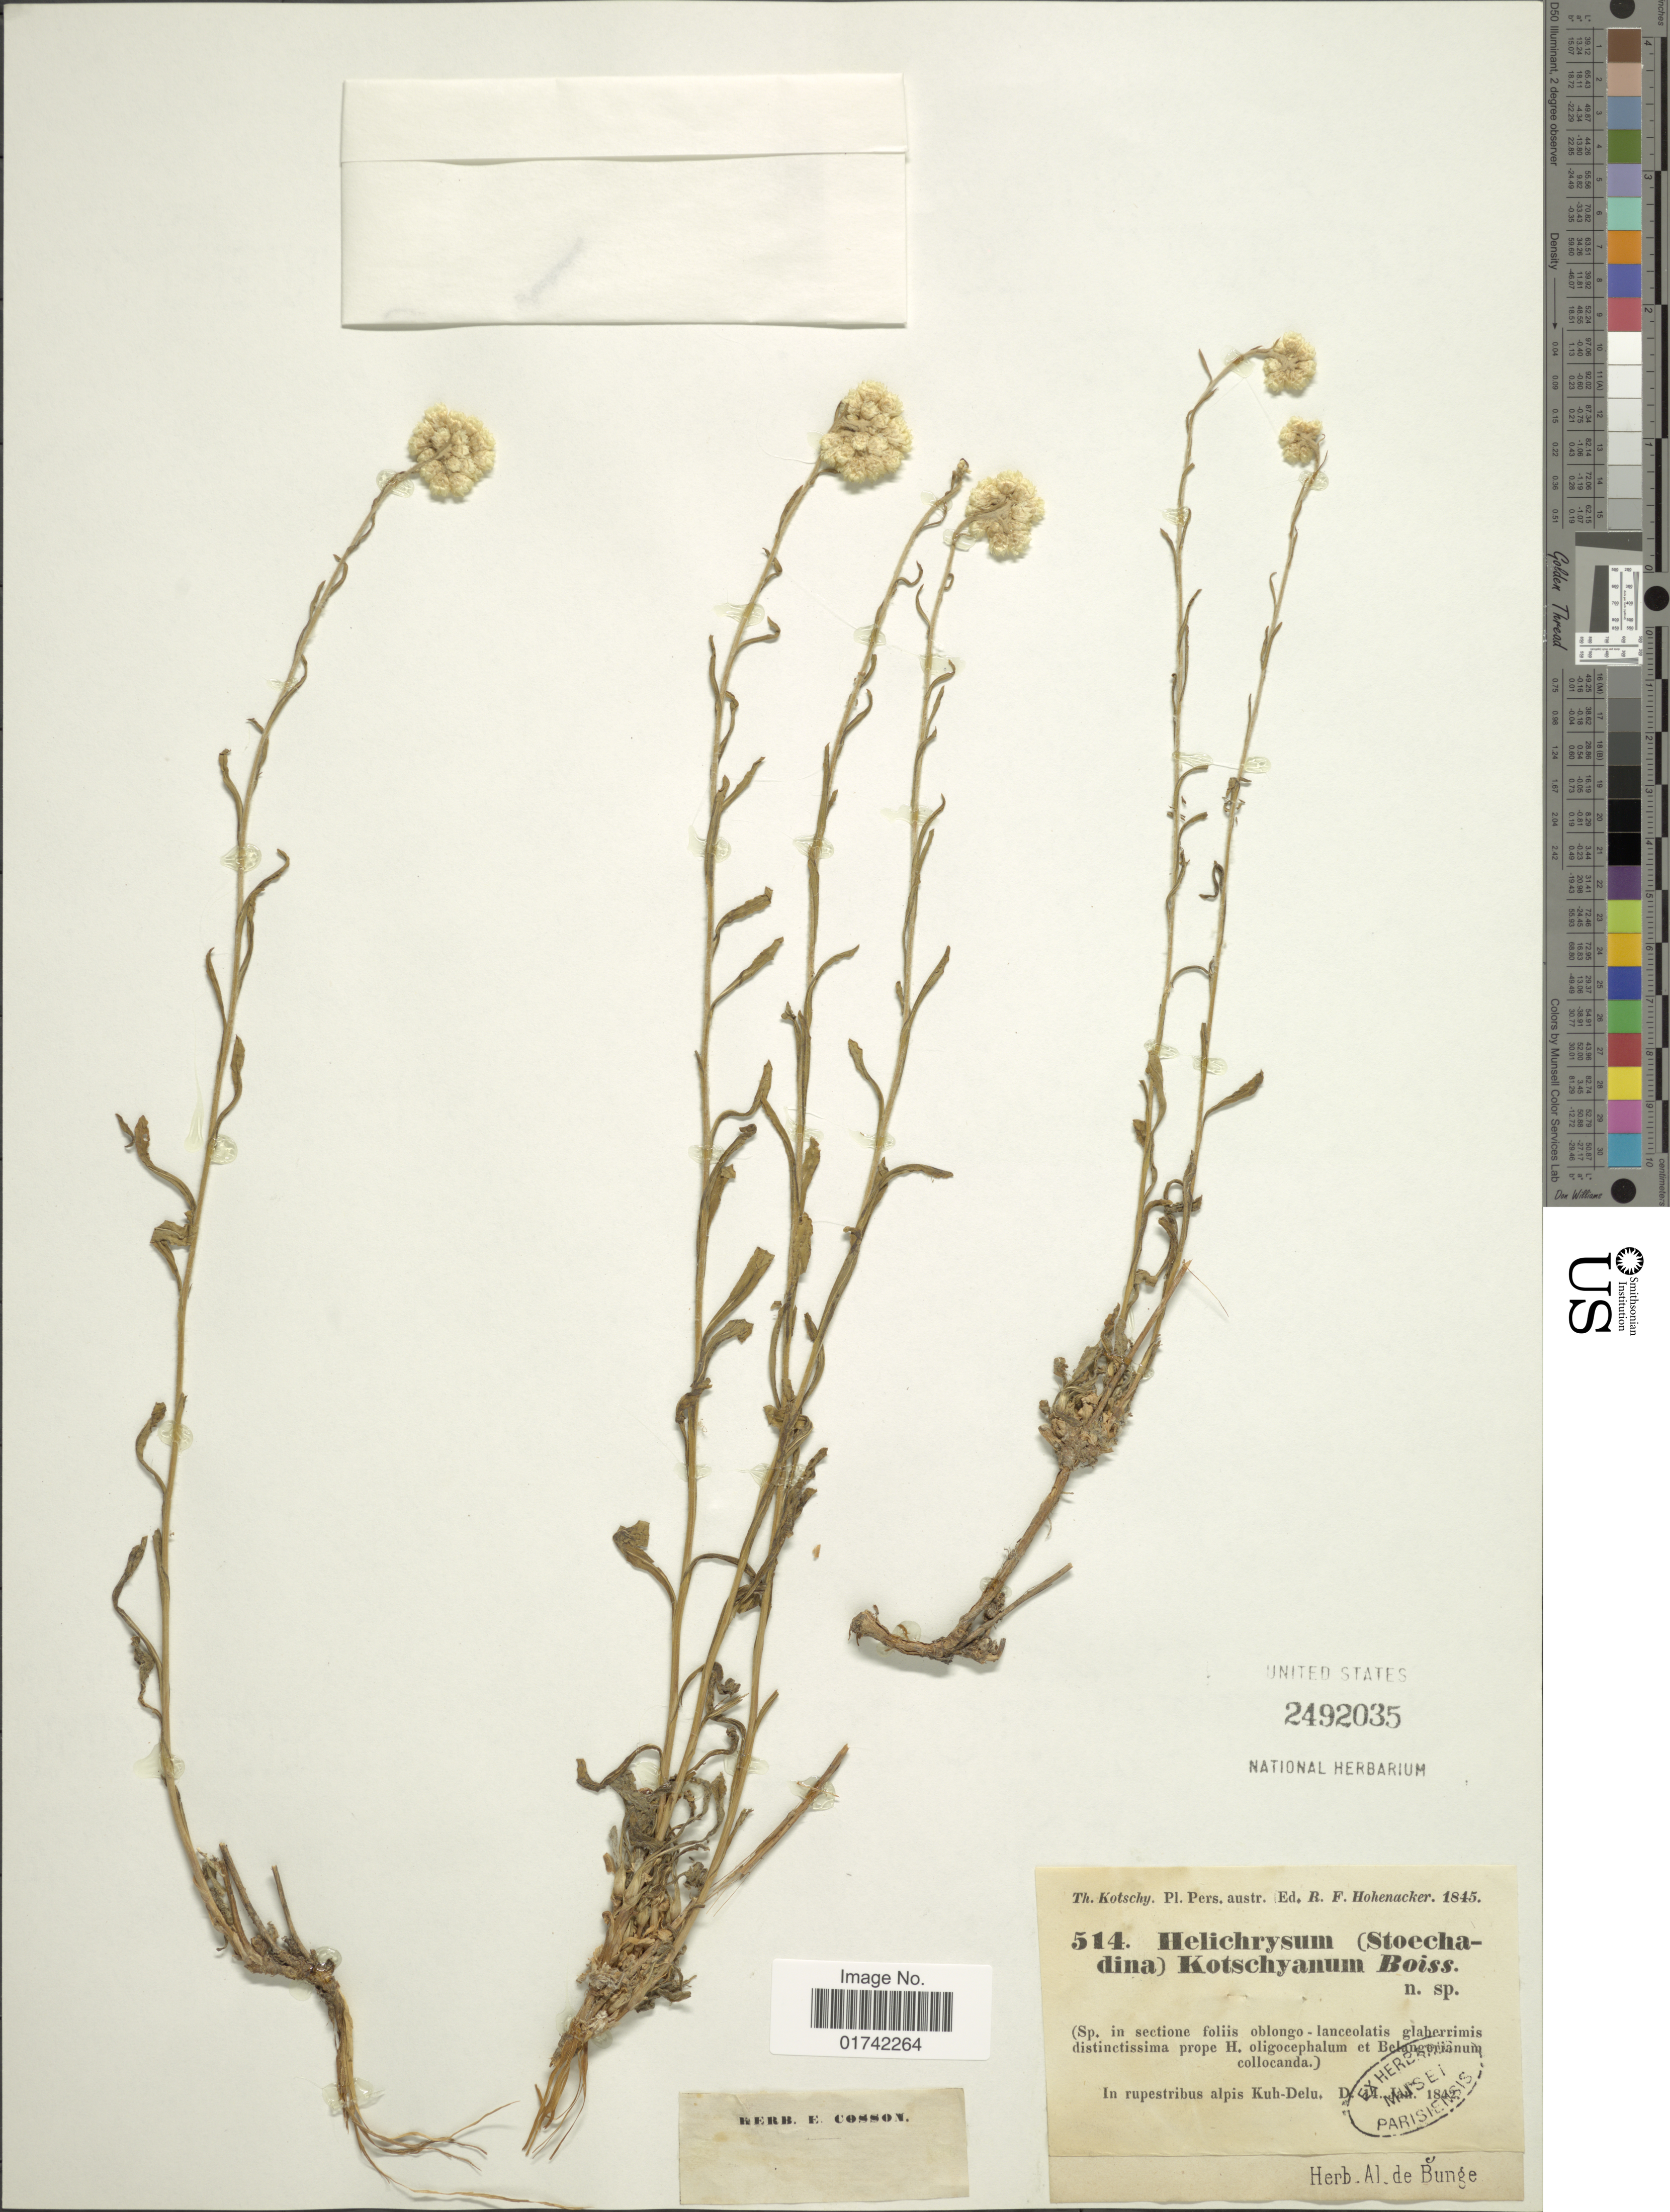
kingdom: Plantae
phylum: Tracheophyta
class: Magnoliopsida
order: Asterales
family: Asteraceae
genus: Helichrysum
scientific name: Helichrysum kotschyi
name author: Boiss.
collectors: R. F. Hohenacker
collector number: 514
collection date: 1845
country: Iran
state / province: Chahar Mahaal and Bakhtiari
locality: In rupestribus alpis Kuh- Delu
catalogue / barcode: US 2492035